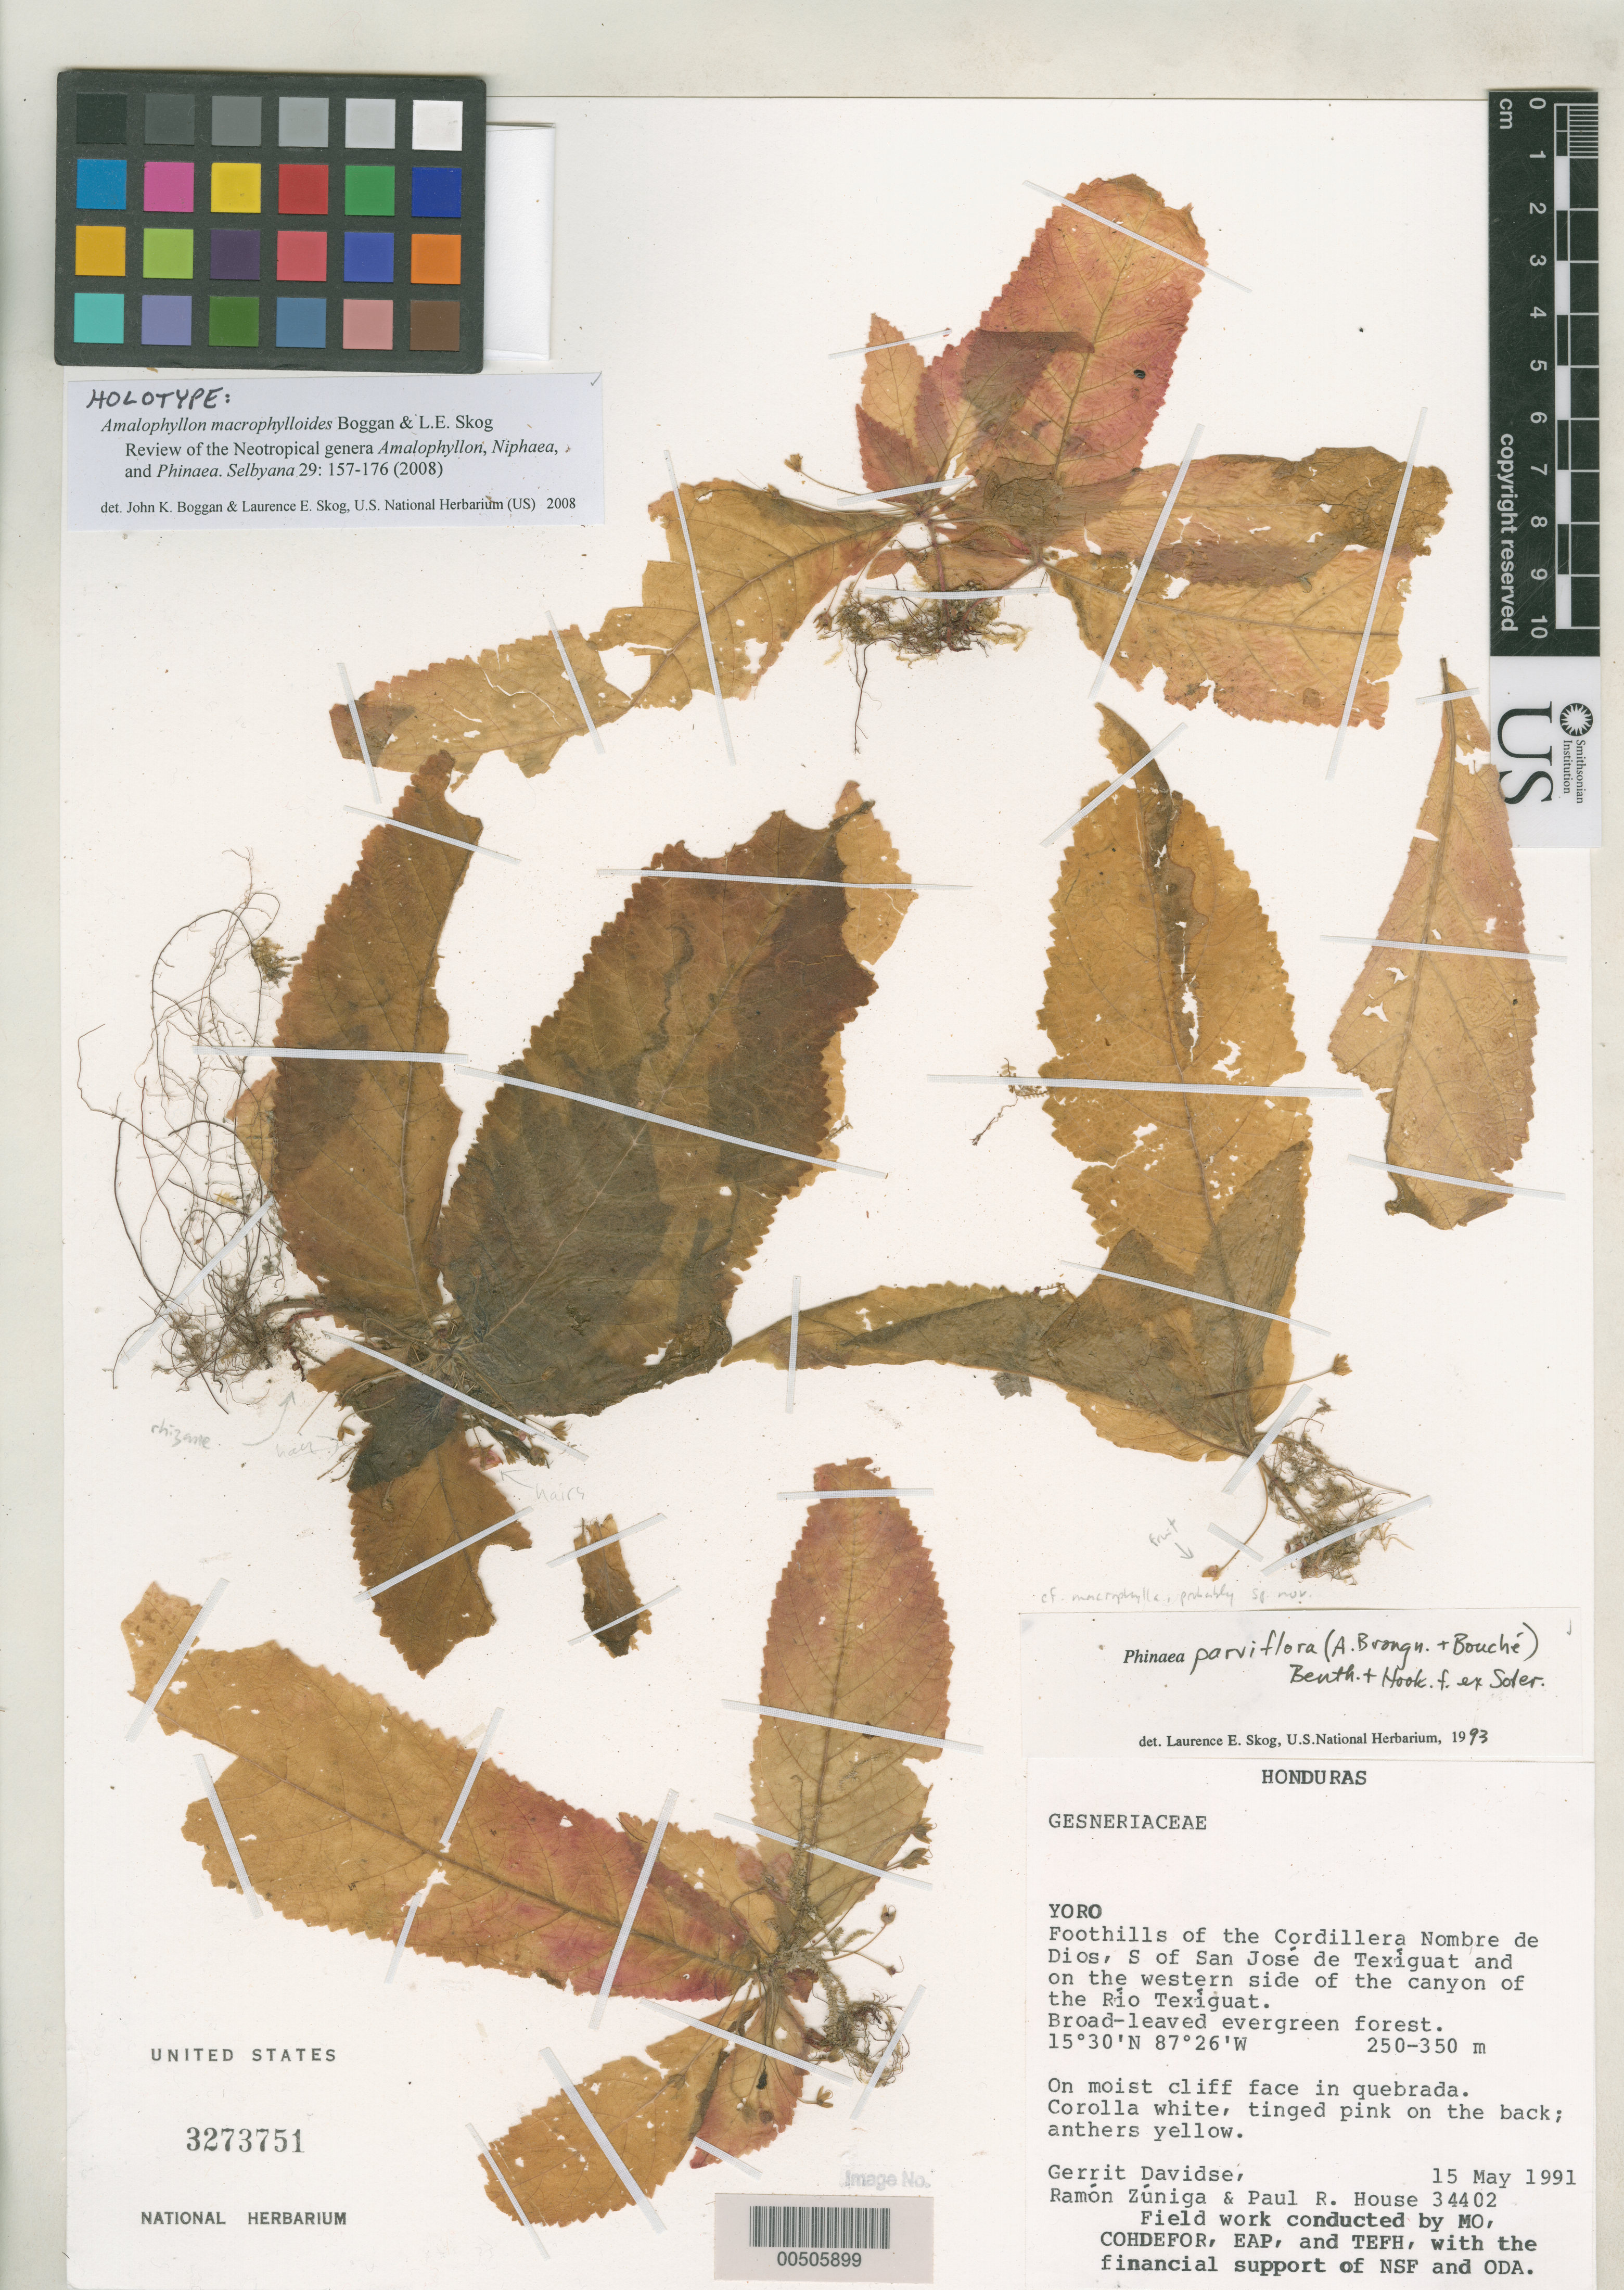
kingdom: Plantae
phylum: Tracheophyta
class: Magnoliopsida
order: Lamiales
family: Gesneriaceae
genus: Amalophyllon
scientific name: Amalophyllon macrophylloides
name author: Boggan & L.E. Skog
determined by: Boggan, J. K.; Skog, L. E.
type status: Holotype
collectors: G. Davidse & P. R. House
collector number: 34402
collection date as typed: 15 May 1991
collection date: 1991-05-15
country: Honduras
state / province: Yoro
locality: Yoro. Foothills of the Cordillera Nombre de Dios, S of San José de Texíguat and on the western end of the canyon of the Río Texíguat.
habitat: On moist cliff face in quebrada.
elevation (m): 250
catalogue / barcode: US 3273751